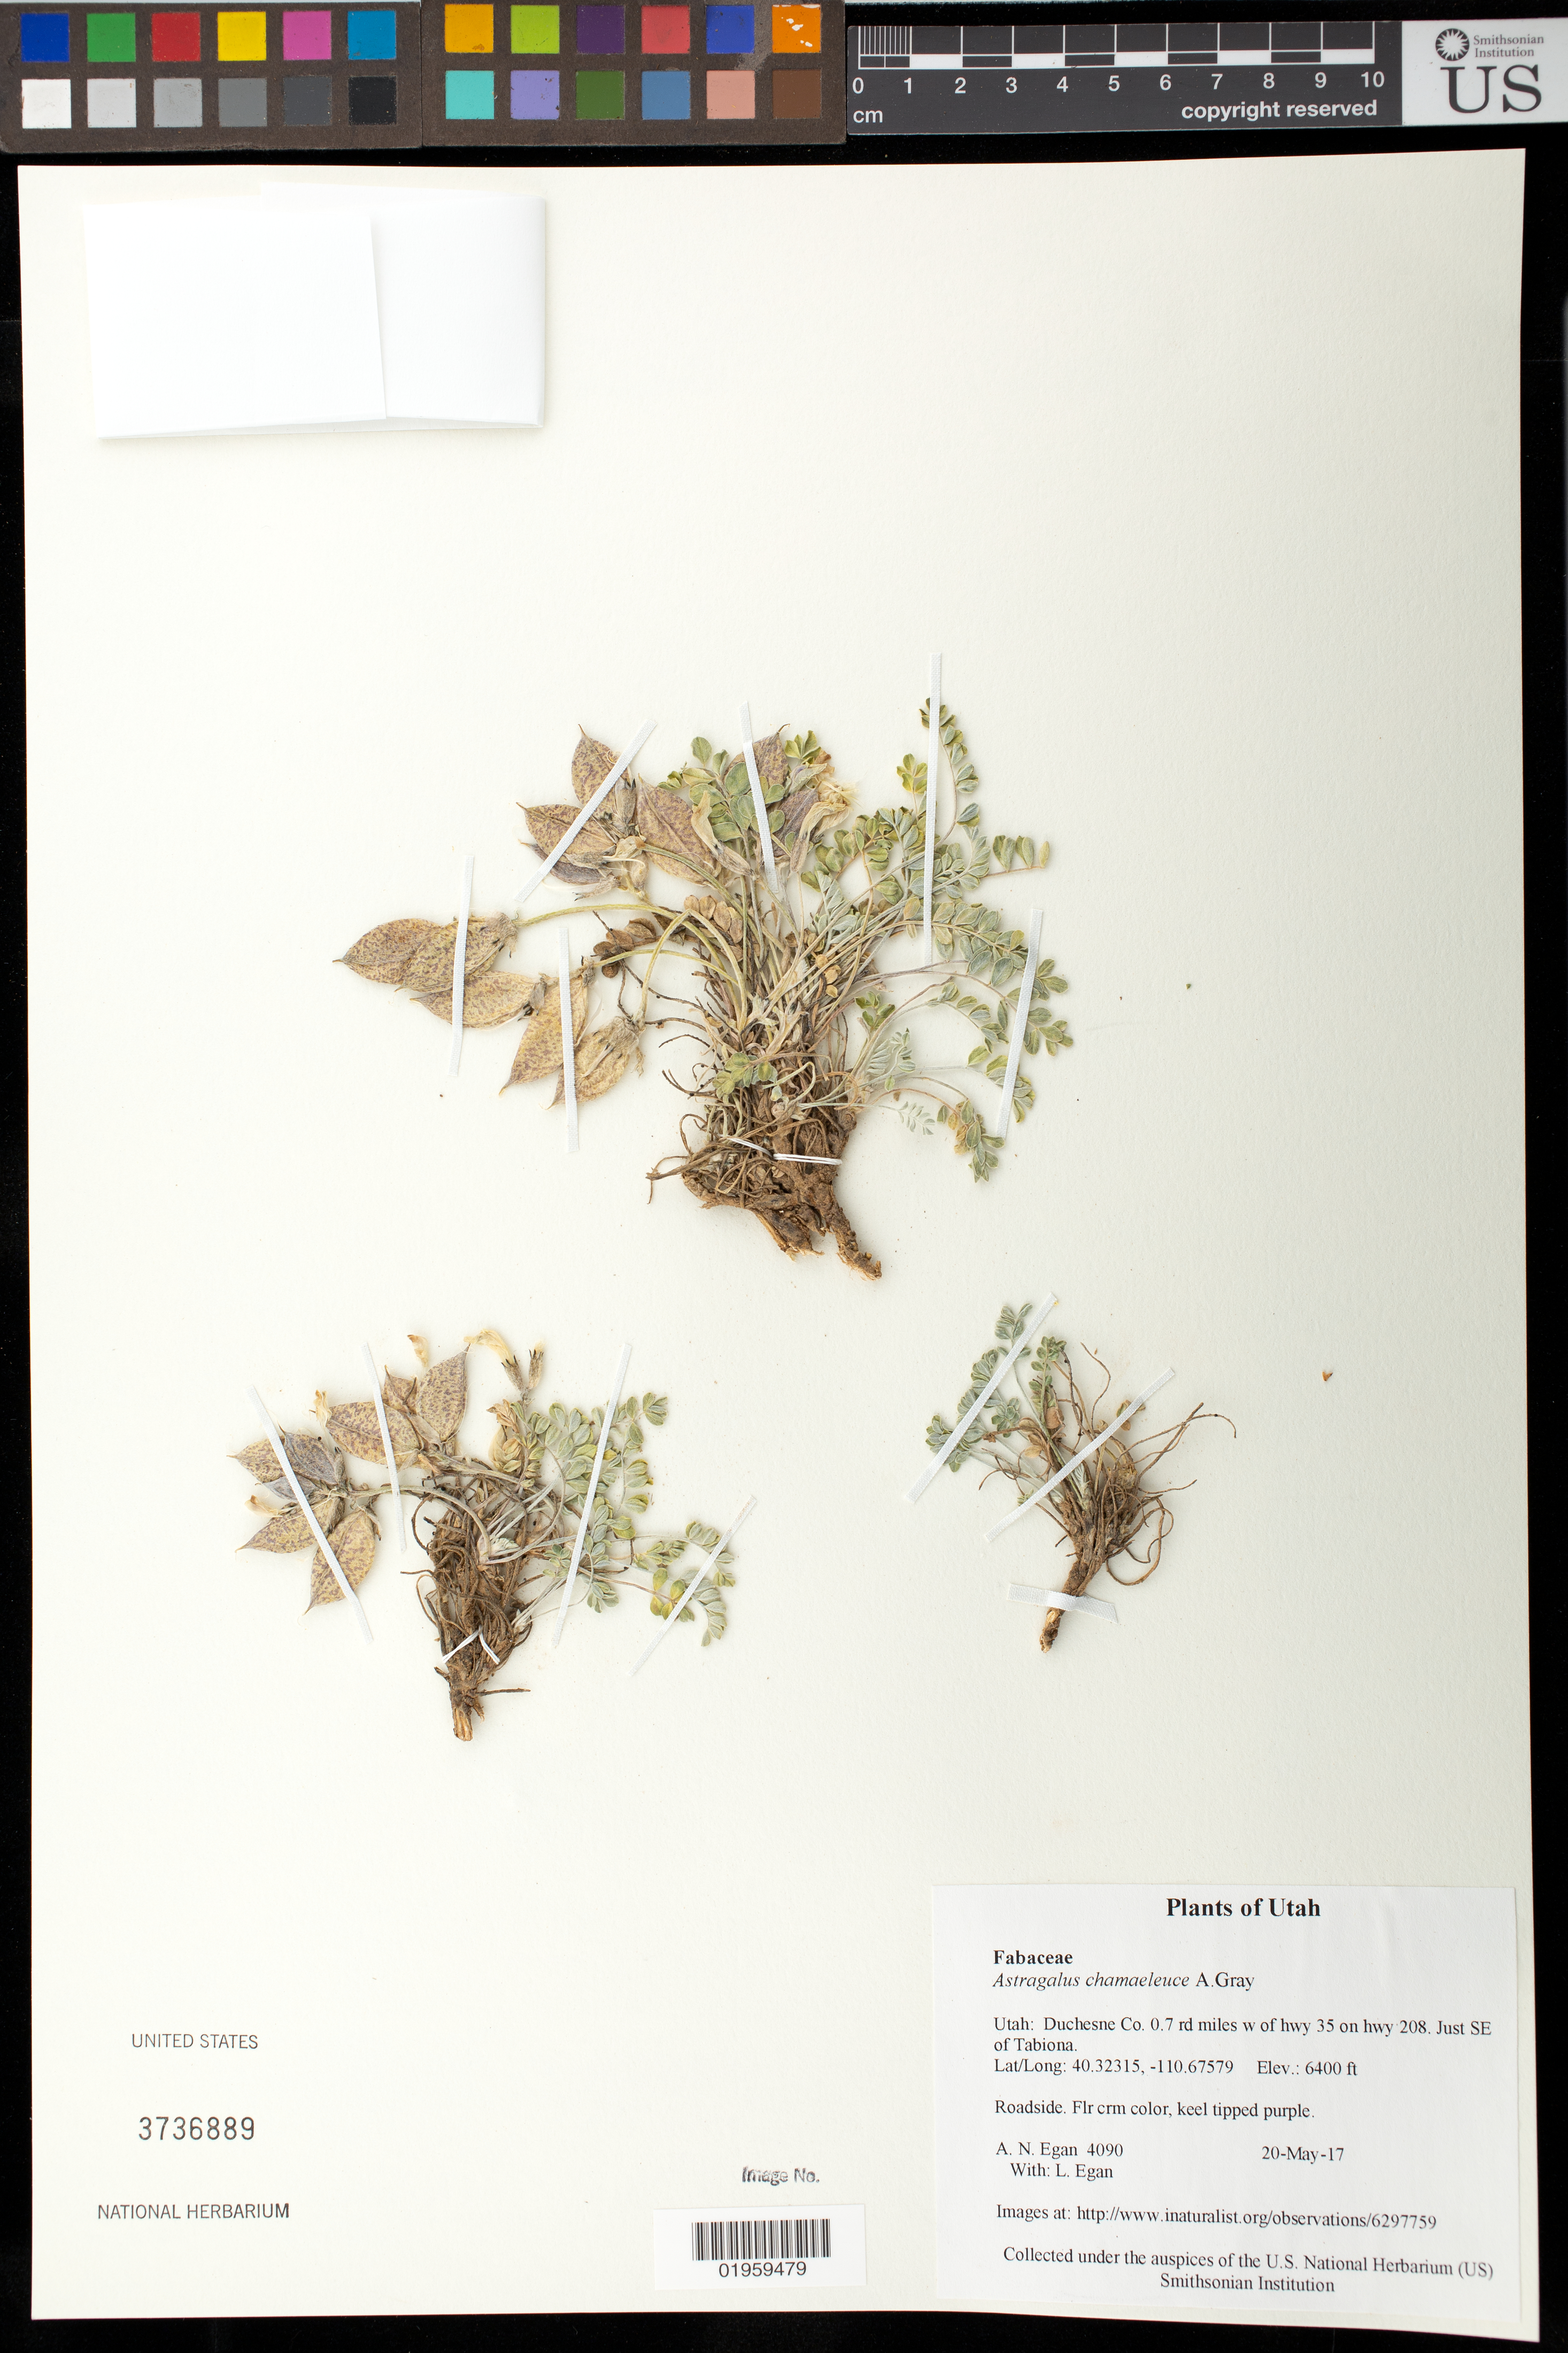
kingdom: Plantae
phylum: Tracheophyta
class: Magnoliopsida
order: Fabales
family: Fabaceae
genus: Astragalus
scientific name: Astragalus chamaeleuce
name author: A. Gray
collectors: A. N. Egan & L. Egan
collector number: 4090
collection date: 2017-05-20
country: United States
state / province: Utah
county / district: Duchesne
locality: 0.7 rd miles w of hwy 35 on hwy 208. Just SE of Tabiona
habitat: Roadside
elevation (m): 1951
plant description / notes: http://www.inaturalist.org/observations/6297759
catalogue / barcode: US 3736889